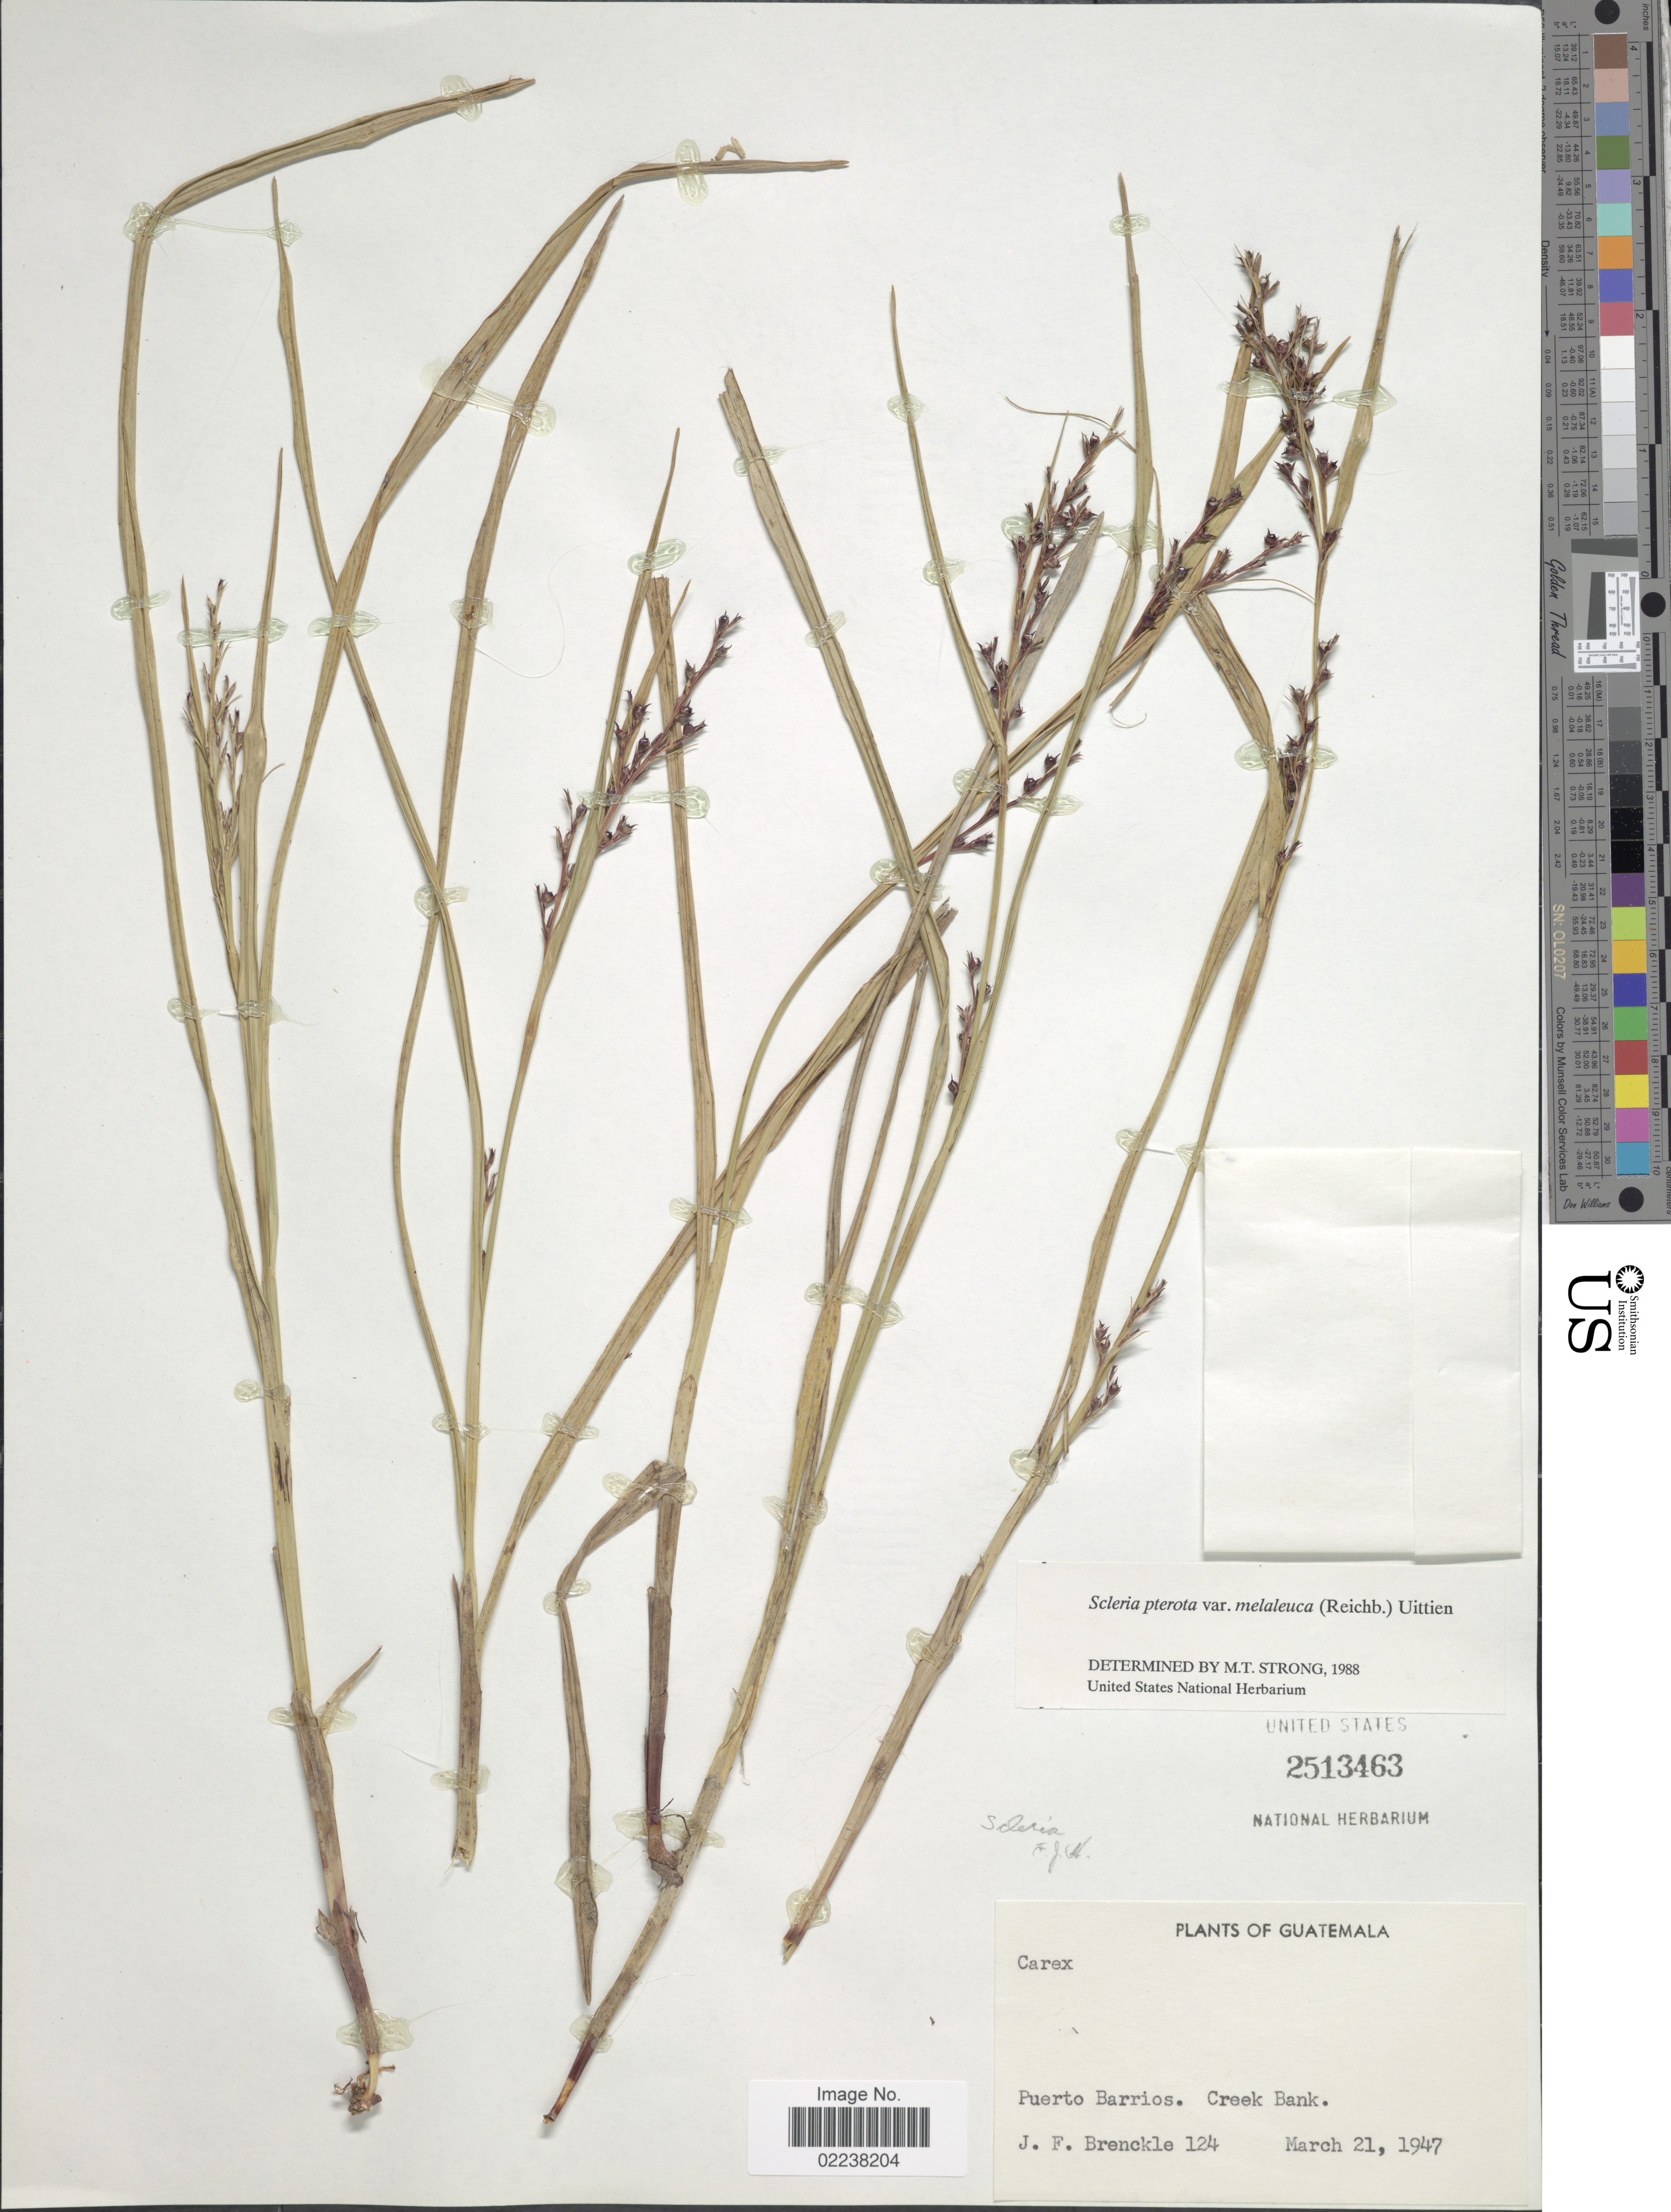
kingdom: Plantae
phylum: Tracheophyta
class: Liliopsida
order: Poales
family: Cyperaceae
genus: Scleria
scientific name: Scleria gaertneri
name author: Raddi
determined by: Strong, Mark T., (BOT), Smithsonian Institution - National Museum of Natural History (UNITED STATES)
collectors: J. Brenckle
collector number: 124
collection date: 1947-03-21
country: Guatemala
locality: Puerto Barrios, Creek Bank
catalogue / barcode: US 2513463